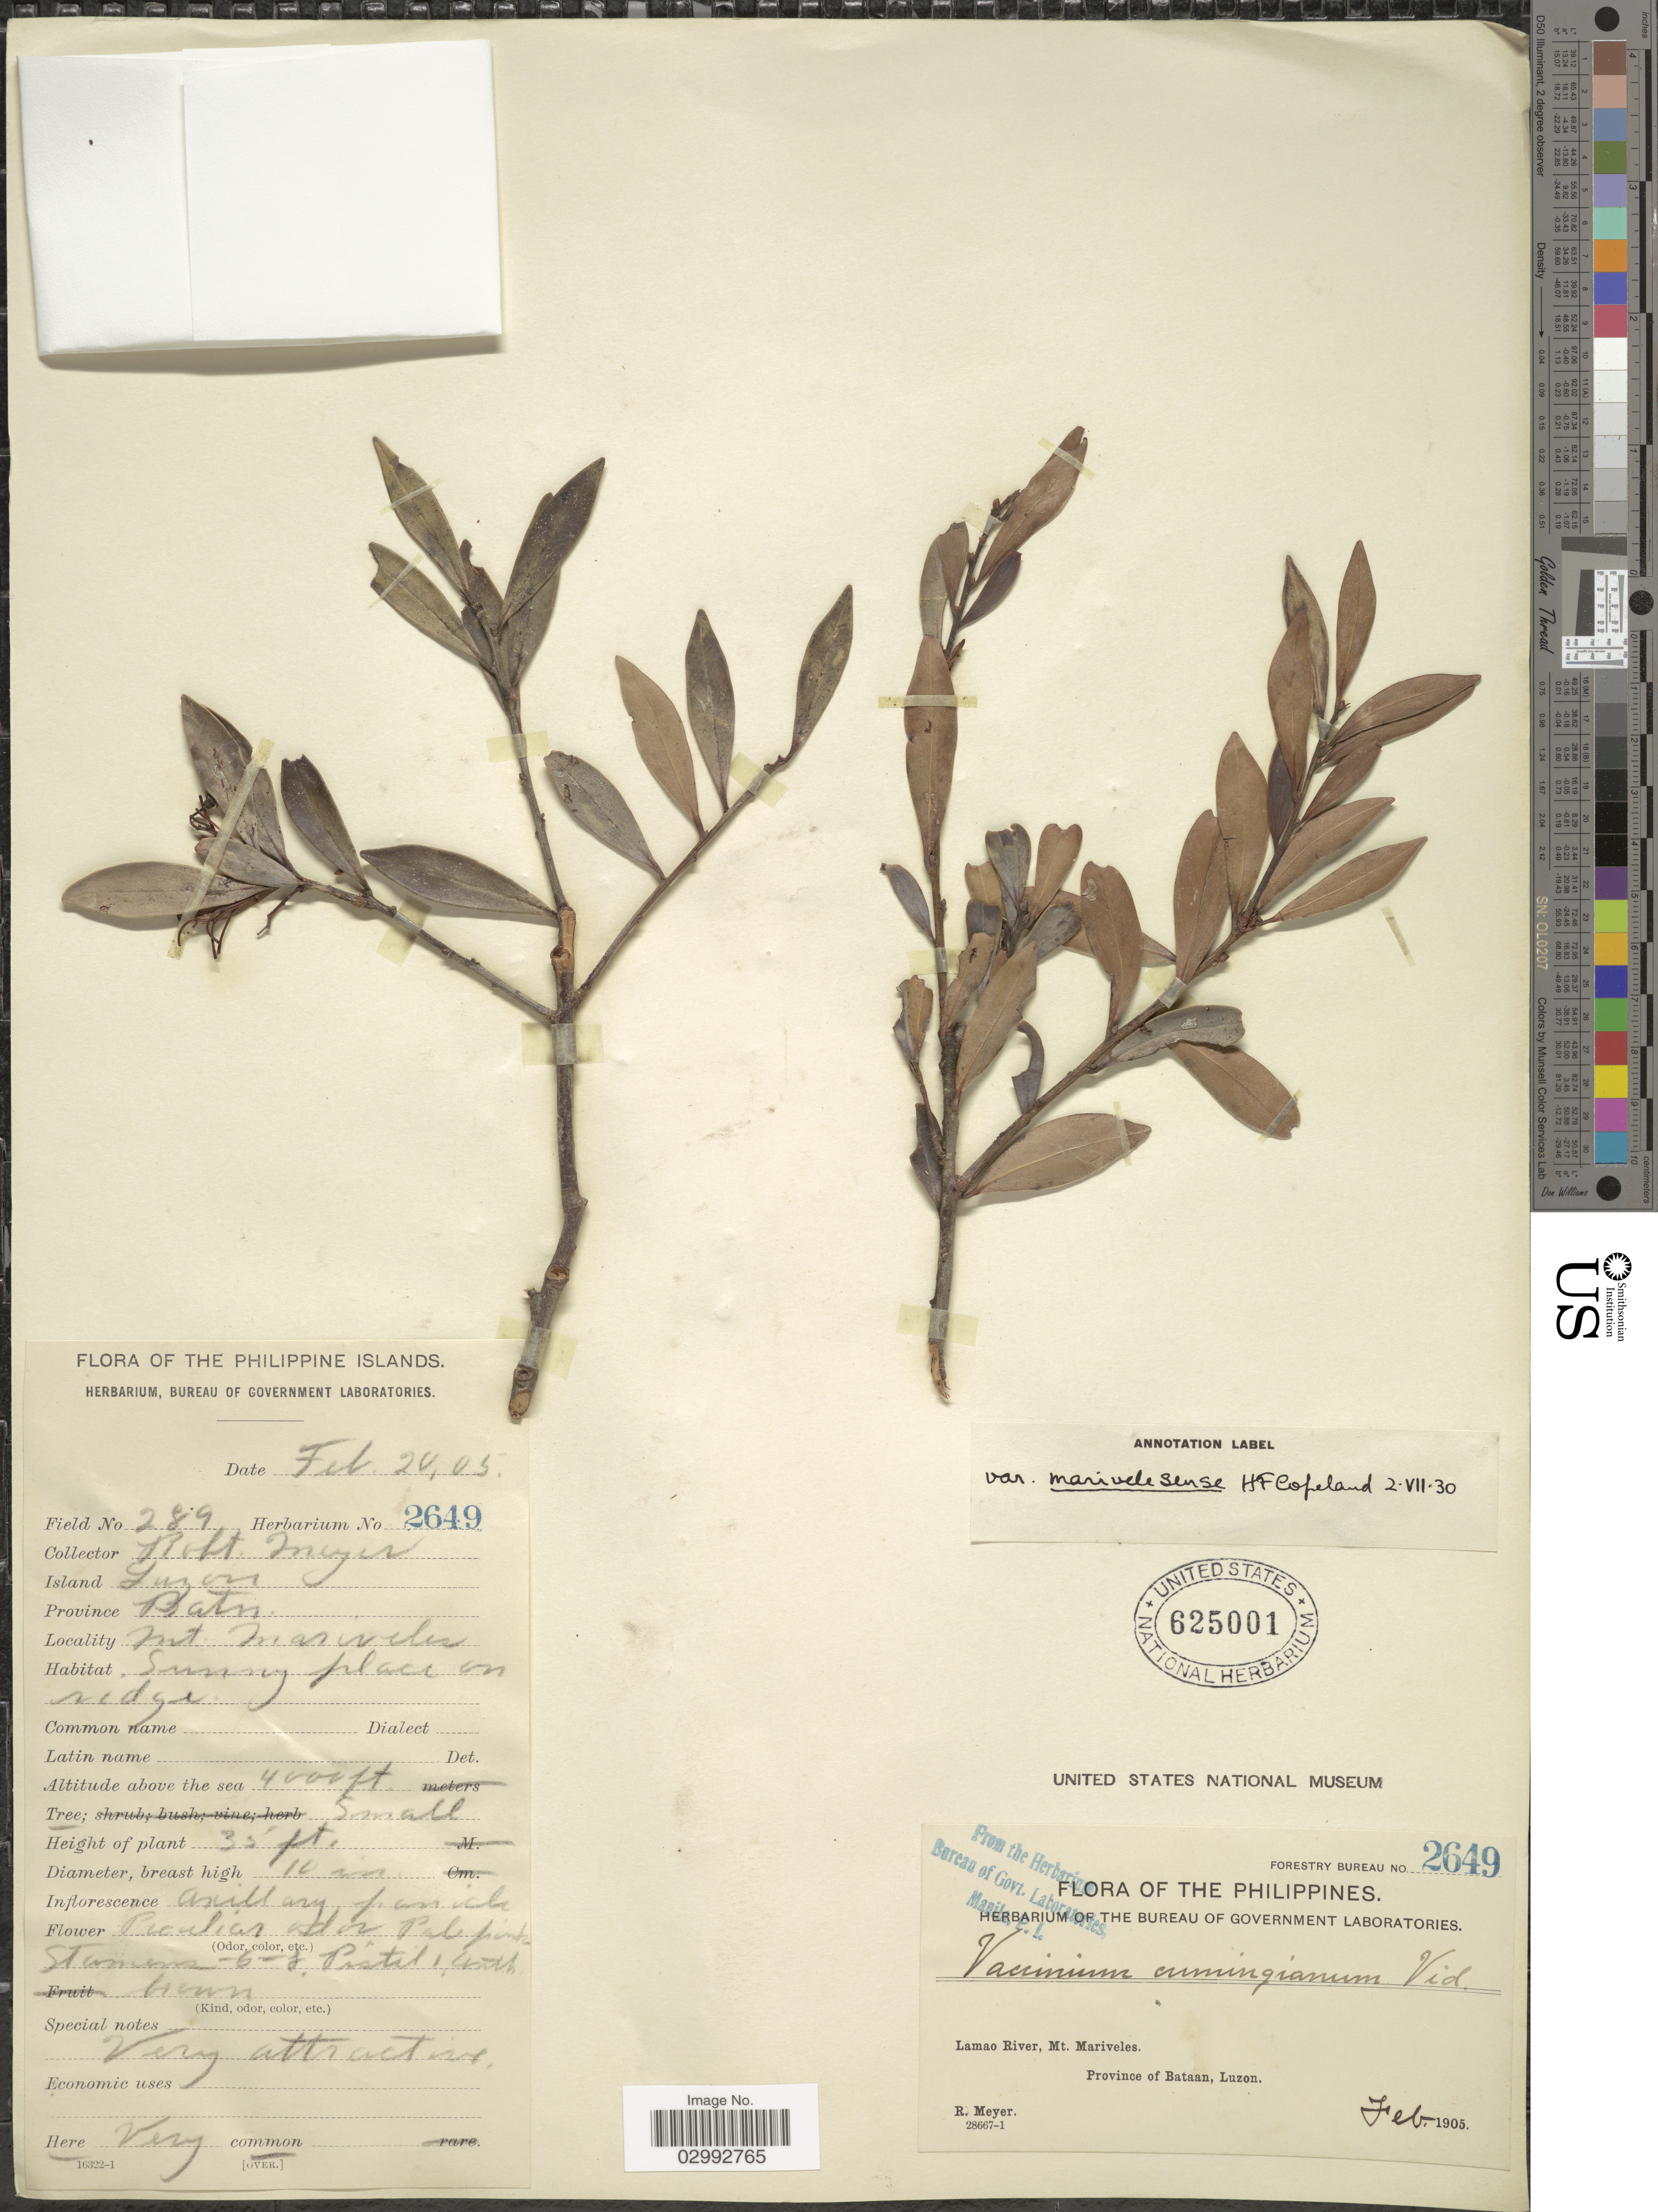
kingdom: Plantae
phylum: Tracheophyta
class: Magnoliopsida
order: Ericales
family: Ericaceae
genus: Vaccinium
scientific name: Vaccinium cumingianum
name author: S. Vidal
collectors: R. Meyer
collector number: Forestry Bureau 2649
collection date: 1905-02-20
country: Philippines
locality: Lamao River, Mt. Mariveles, Province of Bataan, Luzon.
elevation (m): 1219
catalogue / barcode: US 625001